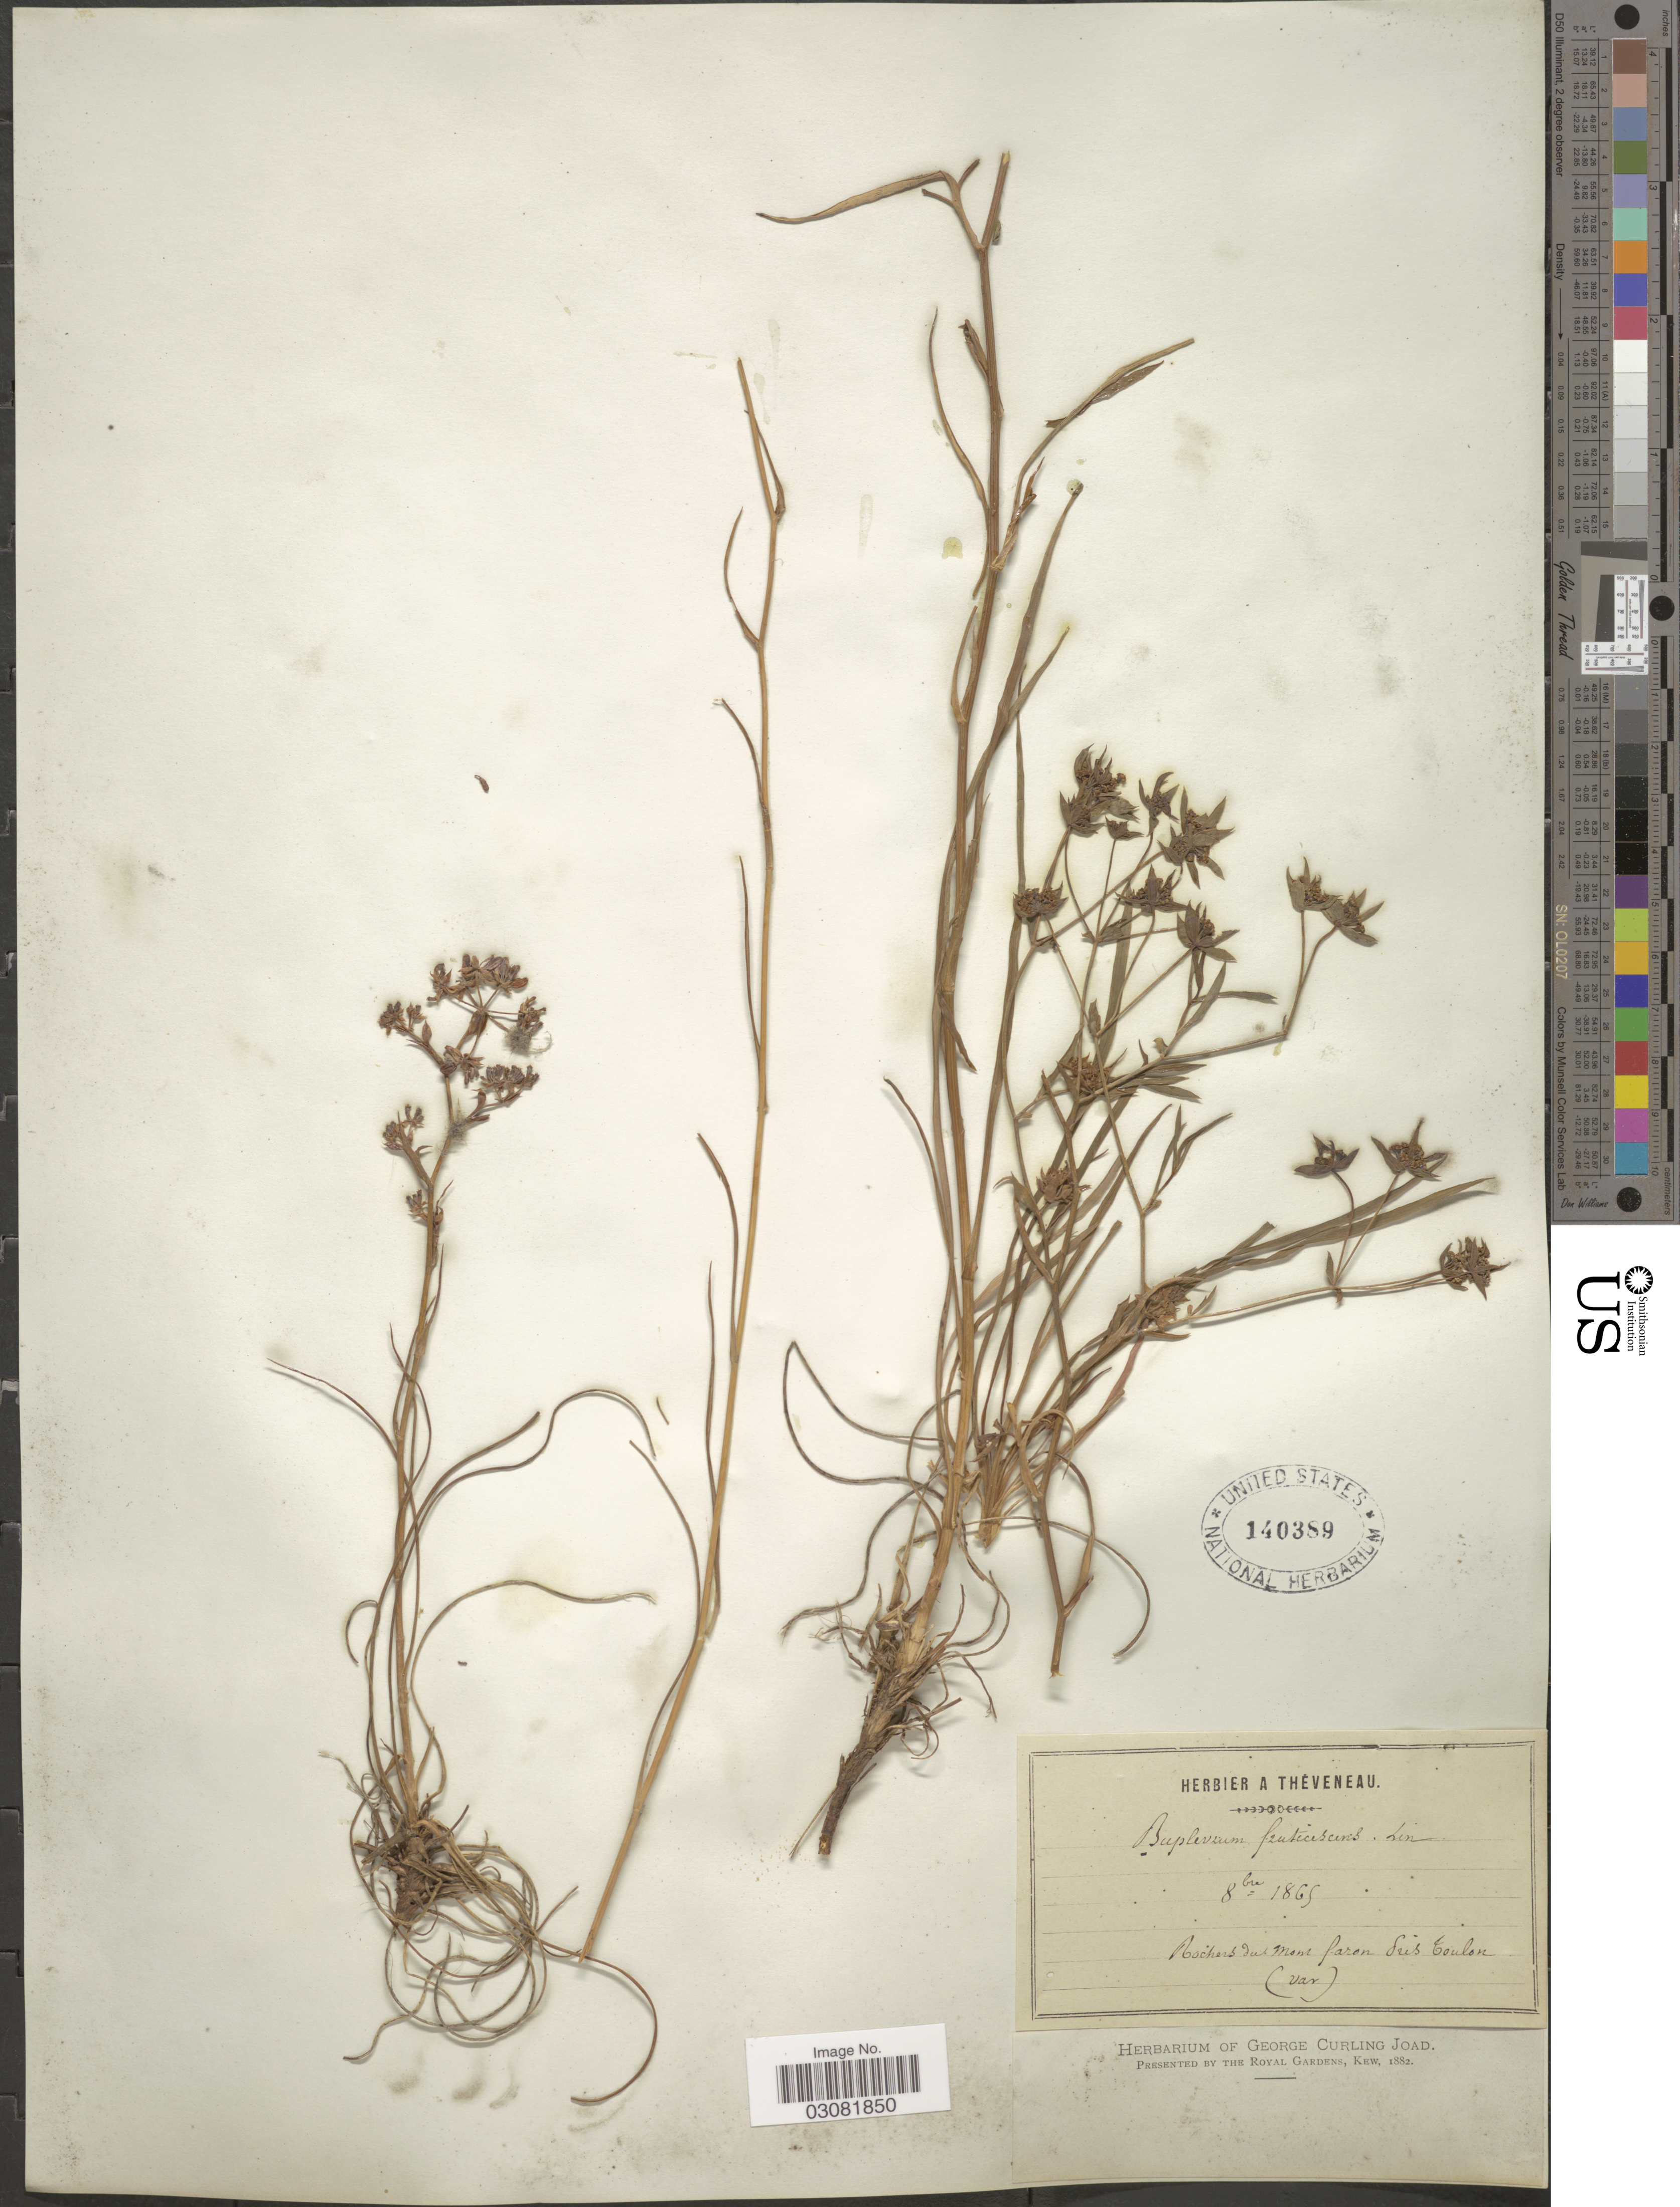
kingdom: Plantae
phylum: Tracheophyta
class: Magnoliopsida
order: Apiales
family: Apiaceae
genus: Bupleurum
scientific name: Bupleurum frutescens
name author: Hill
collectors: ex herb. A. Theveneau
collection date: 1865-10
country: France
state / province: Provence-Alpes-Côte d'Azur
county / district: Var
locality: Rochers dus mont faron près Toulon (Var).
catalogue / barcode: US 140389